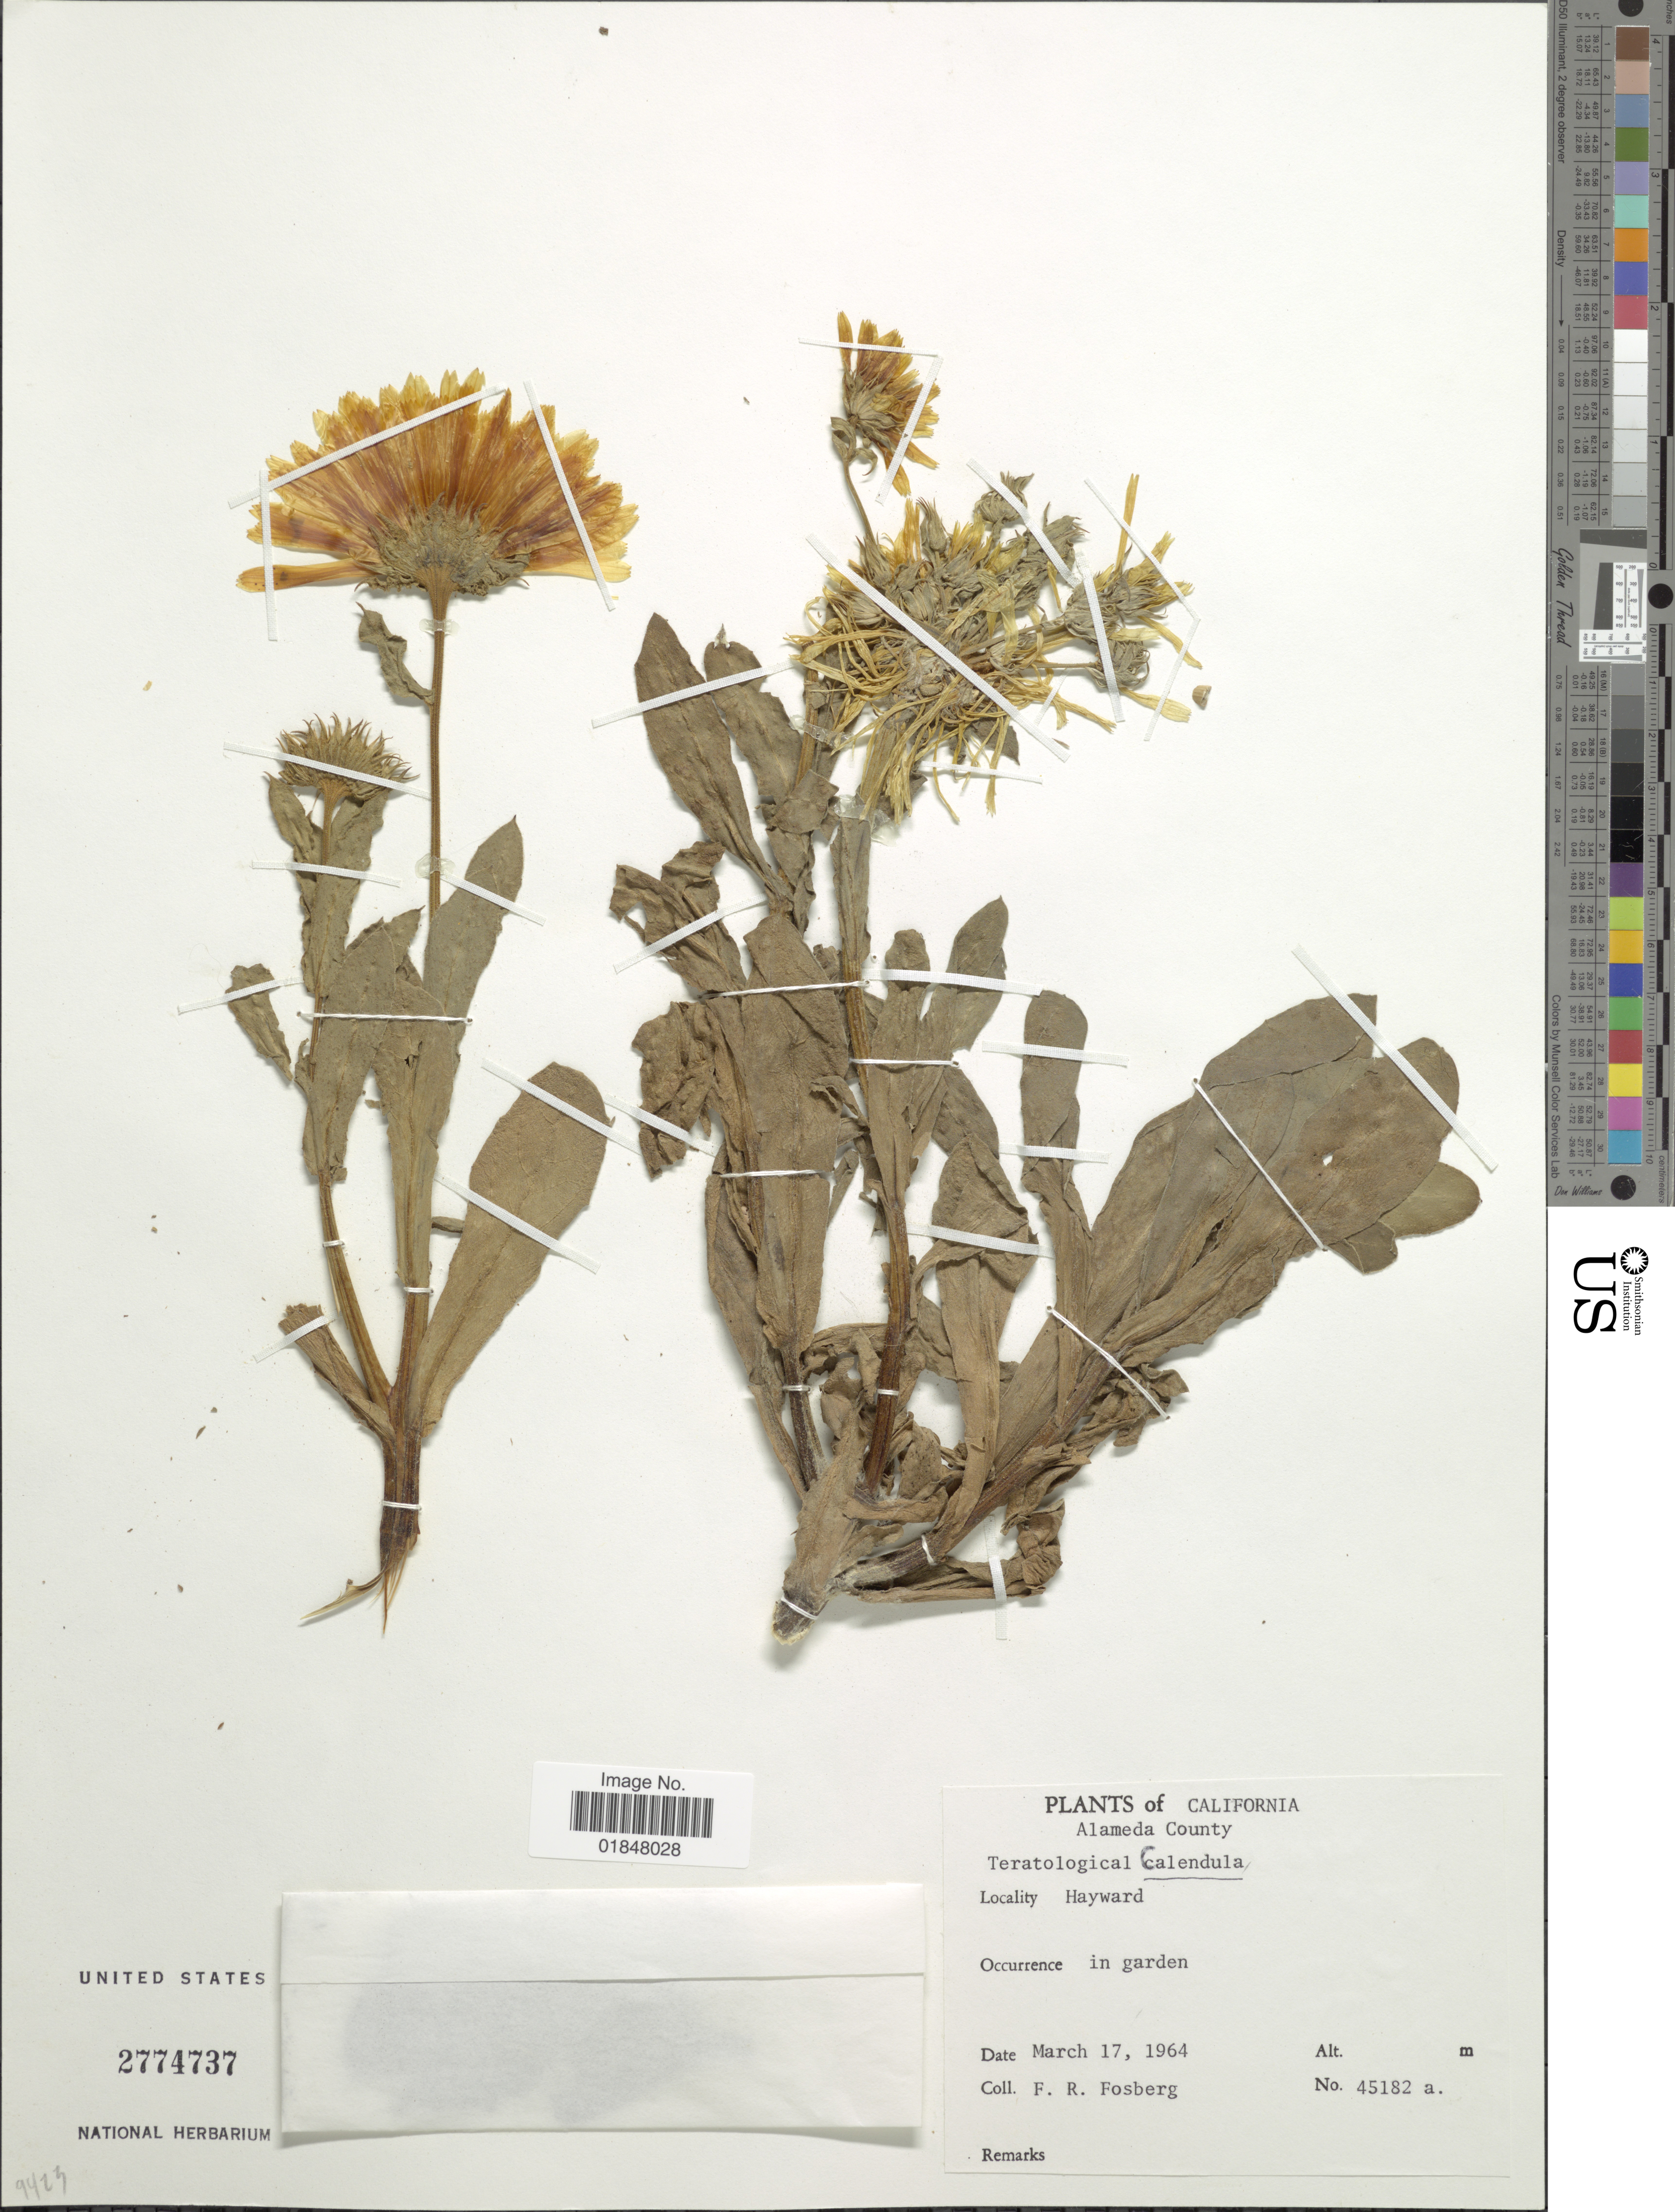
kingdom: Plantae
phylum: Tracheophyta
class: Magnoliopsida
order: Asterales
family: Asteraceae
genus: Calendula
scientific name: Calendula sp.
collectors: F. R. Fosberg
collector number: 45182a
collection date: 1964-03-17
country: United States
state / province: California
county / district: Alameda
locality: Alameda County, Hayward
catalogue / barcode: US 2774737